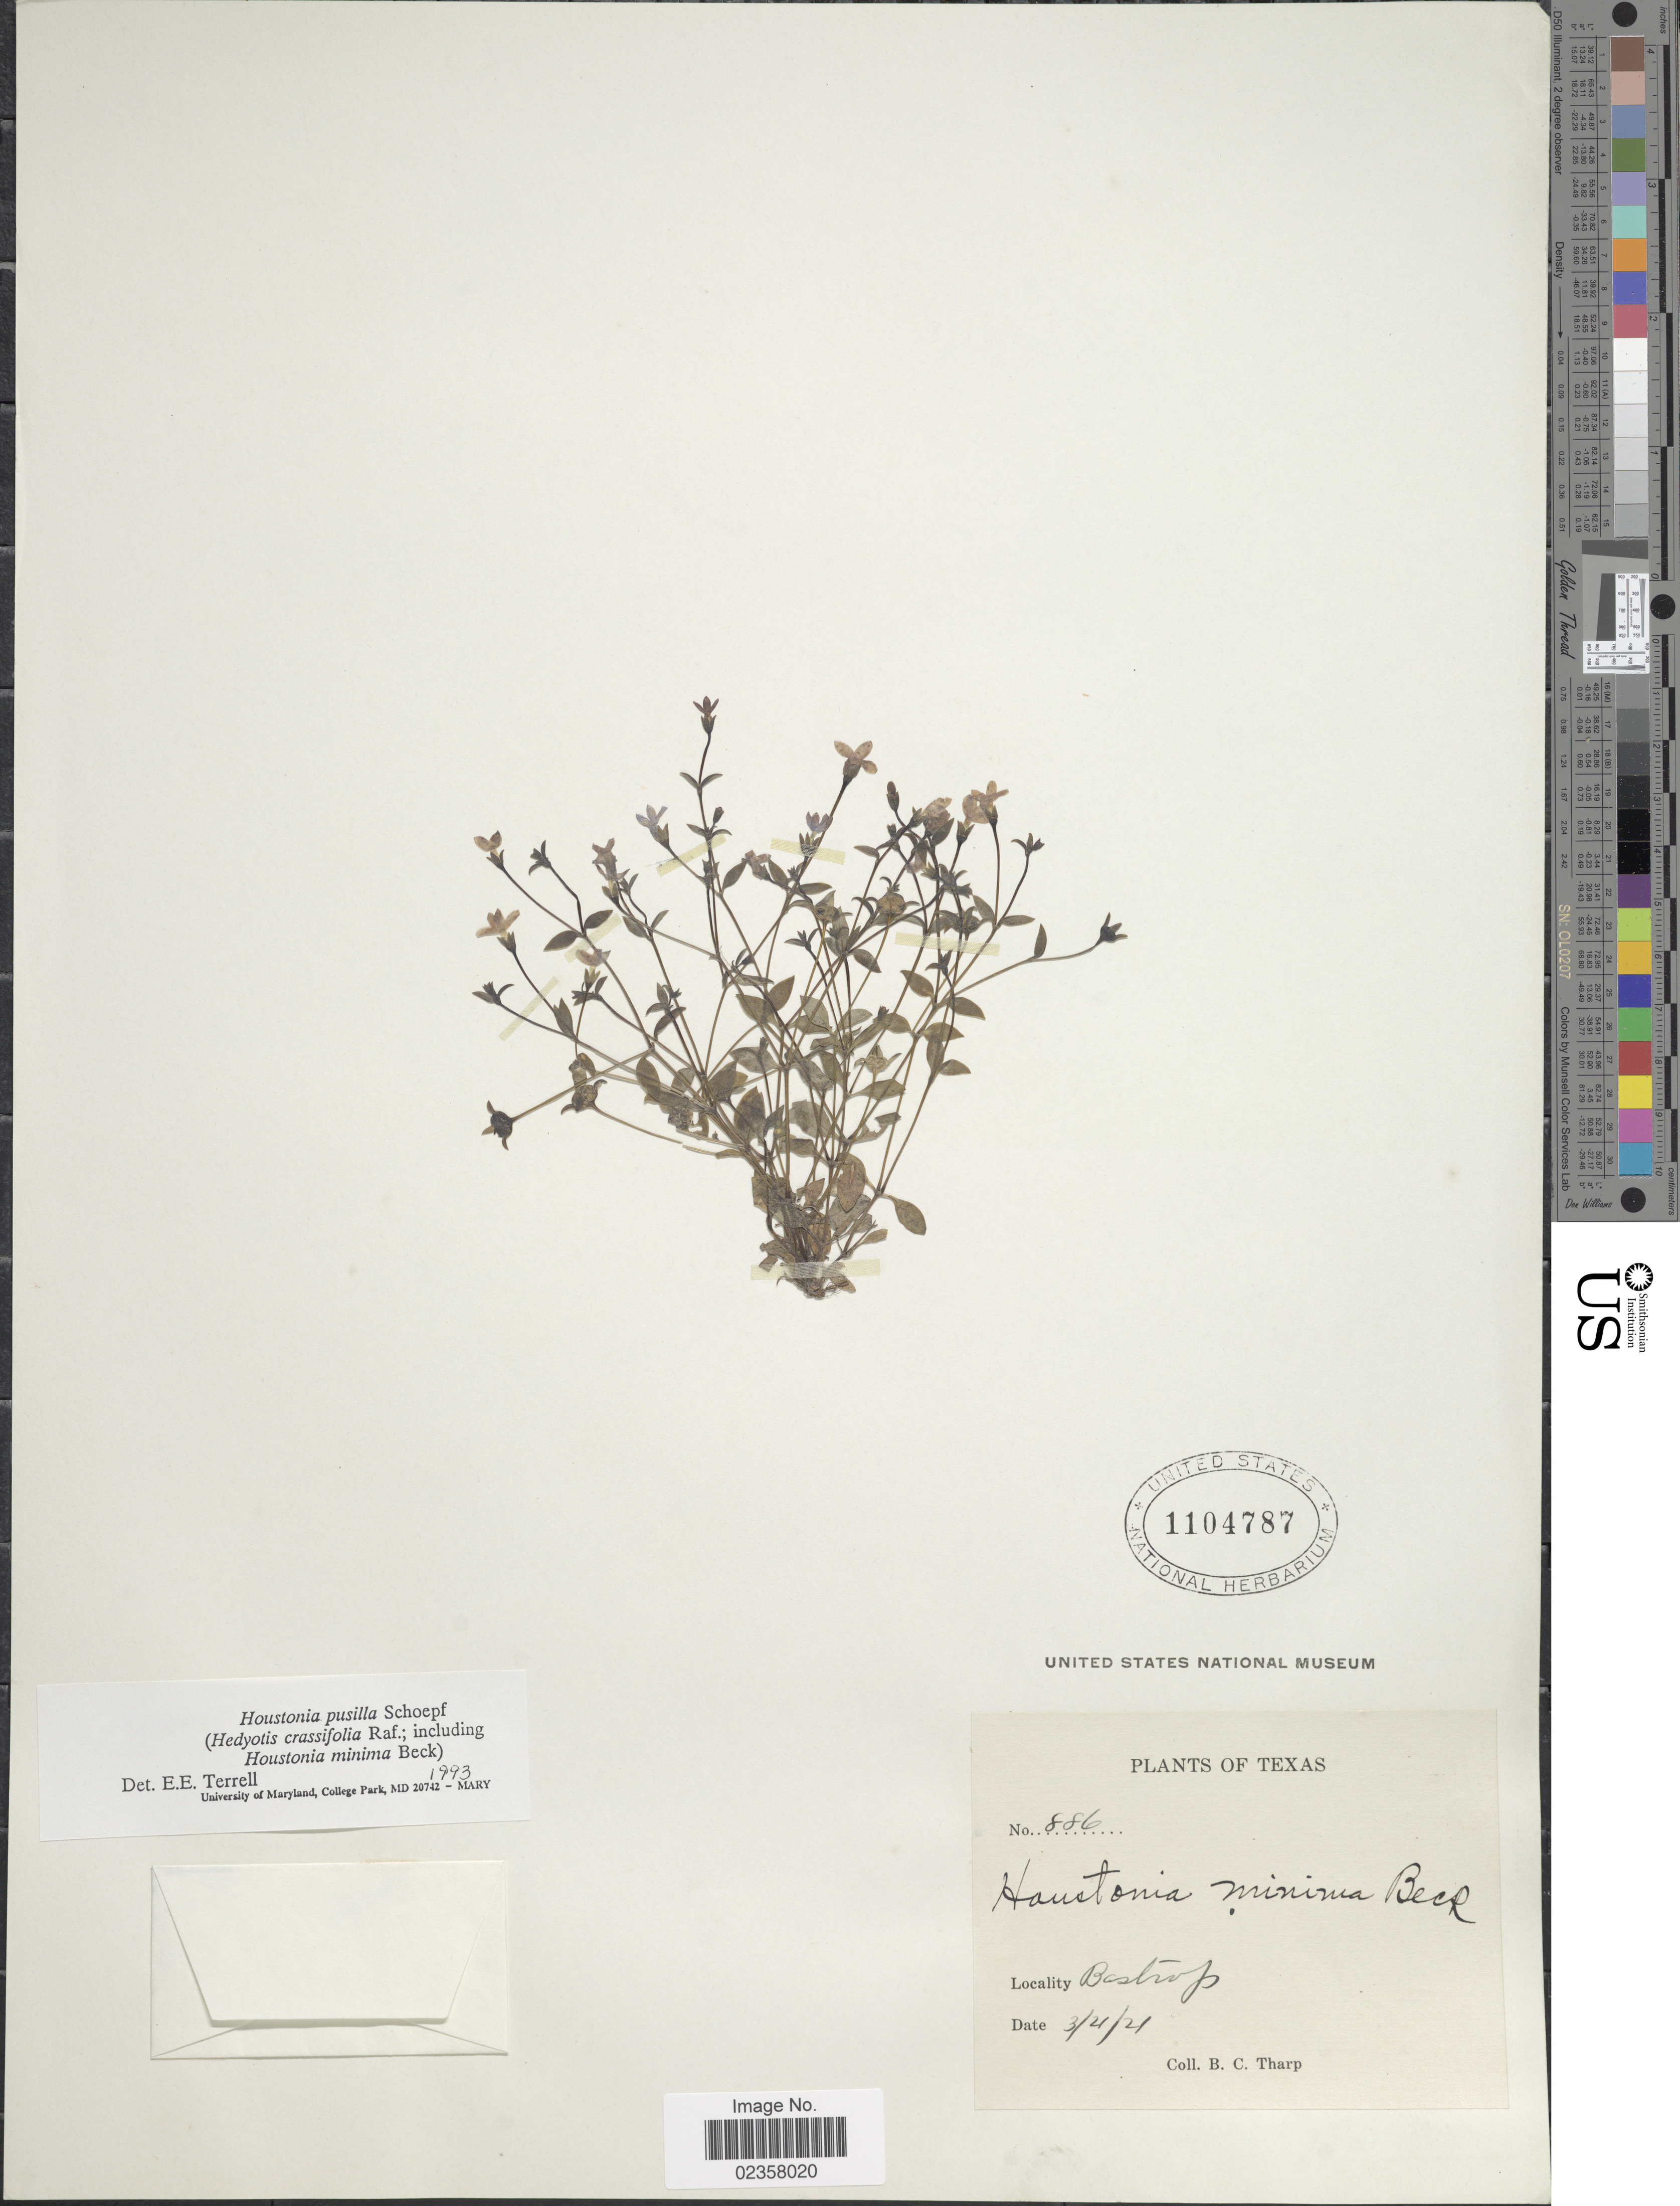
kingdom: Plantae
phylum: Tracheophyta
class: Magnoliopsida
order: Gentianales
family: Rubiaceae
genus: Houstonia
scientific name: Houstonia pusilla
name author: Schoepf.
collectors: B. C. Tharp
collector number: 886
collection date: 1921-03-04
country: United States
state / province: Texas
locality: Bastrop.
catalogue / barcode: US 1104787